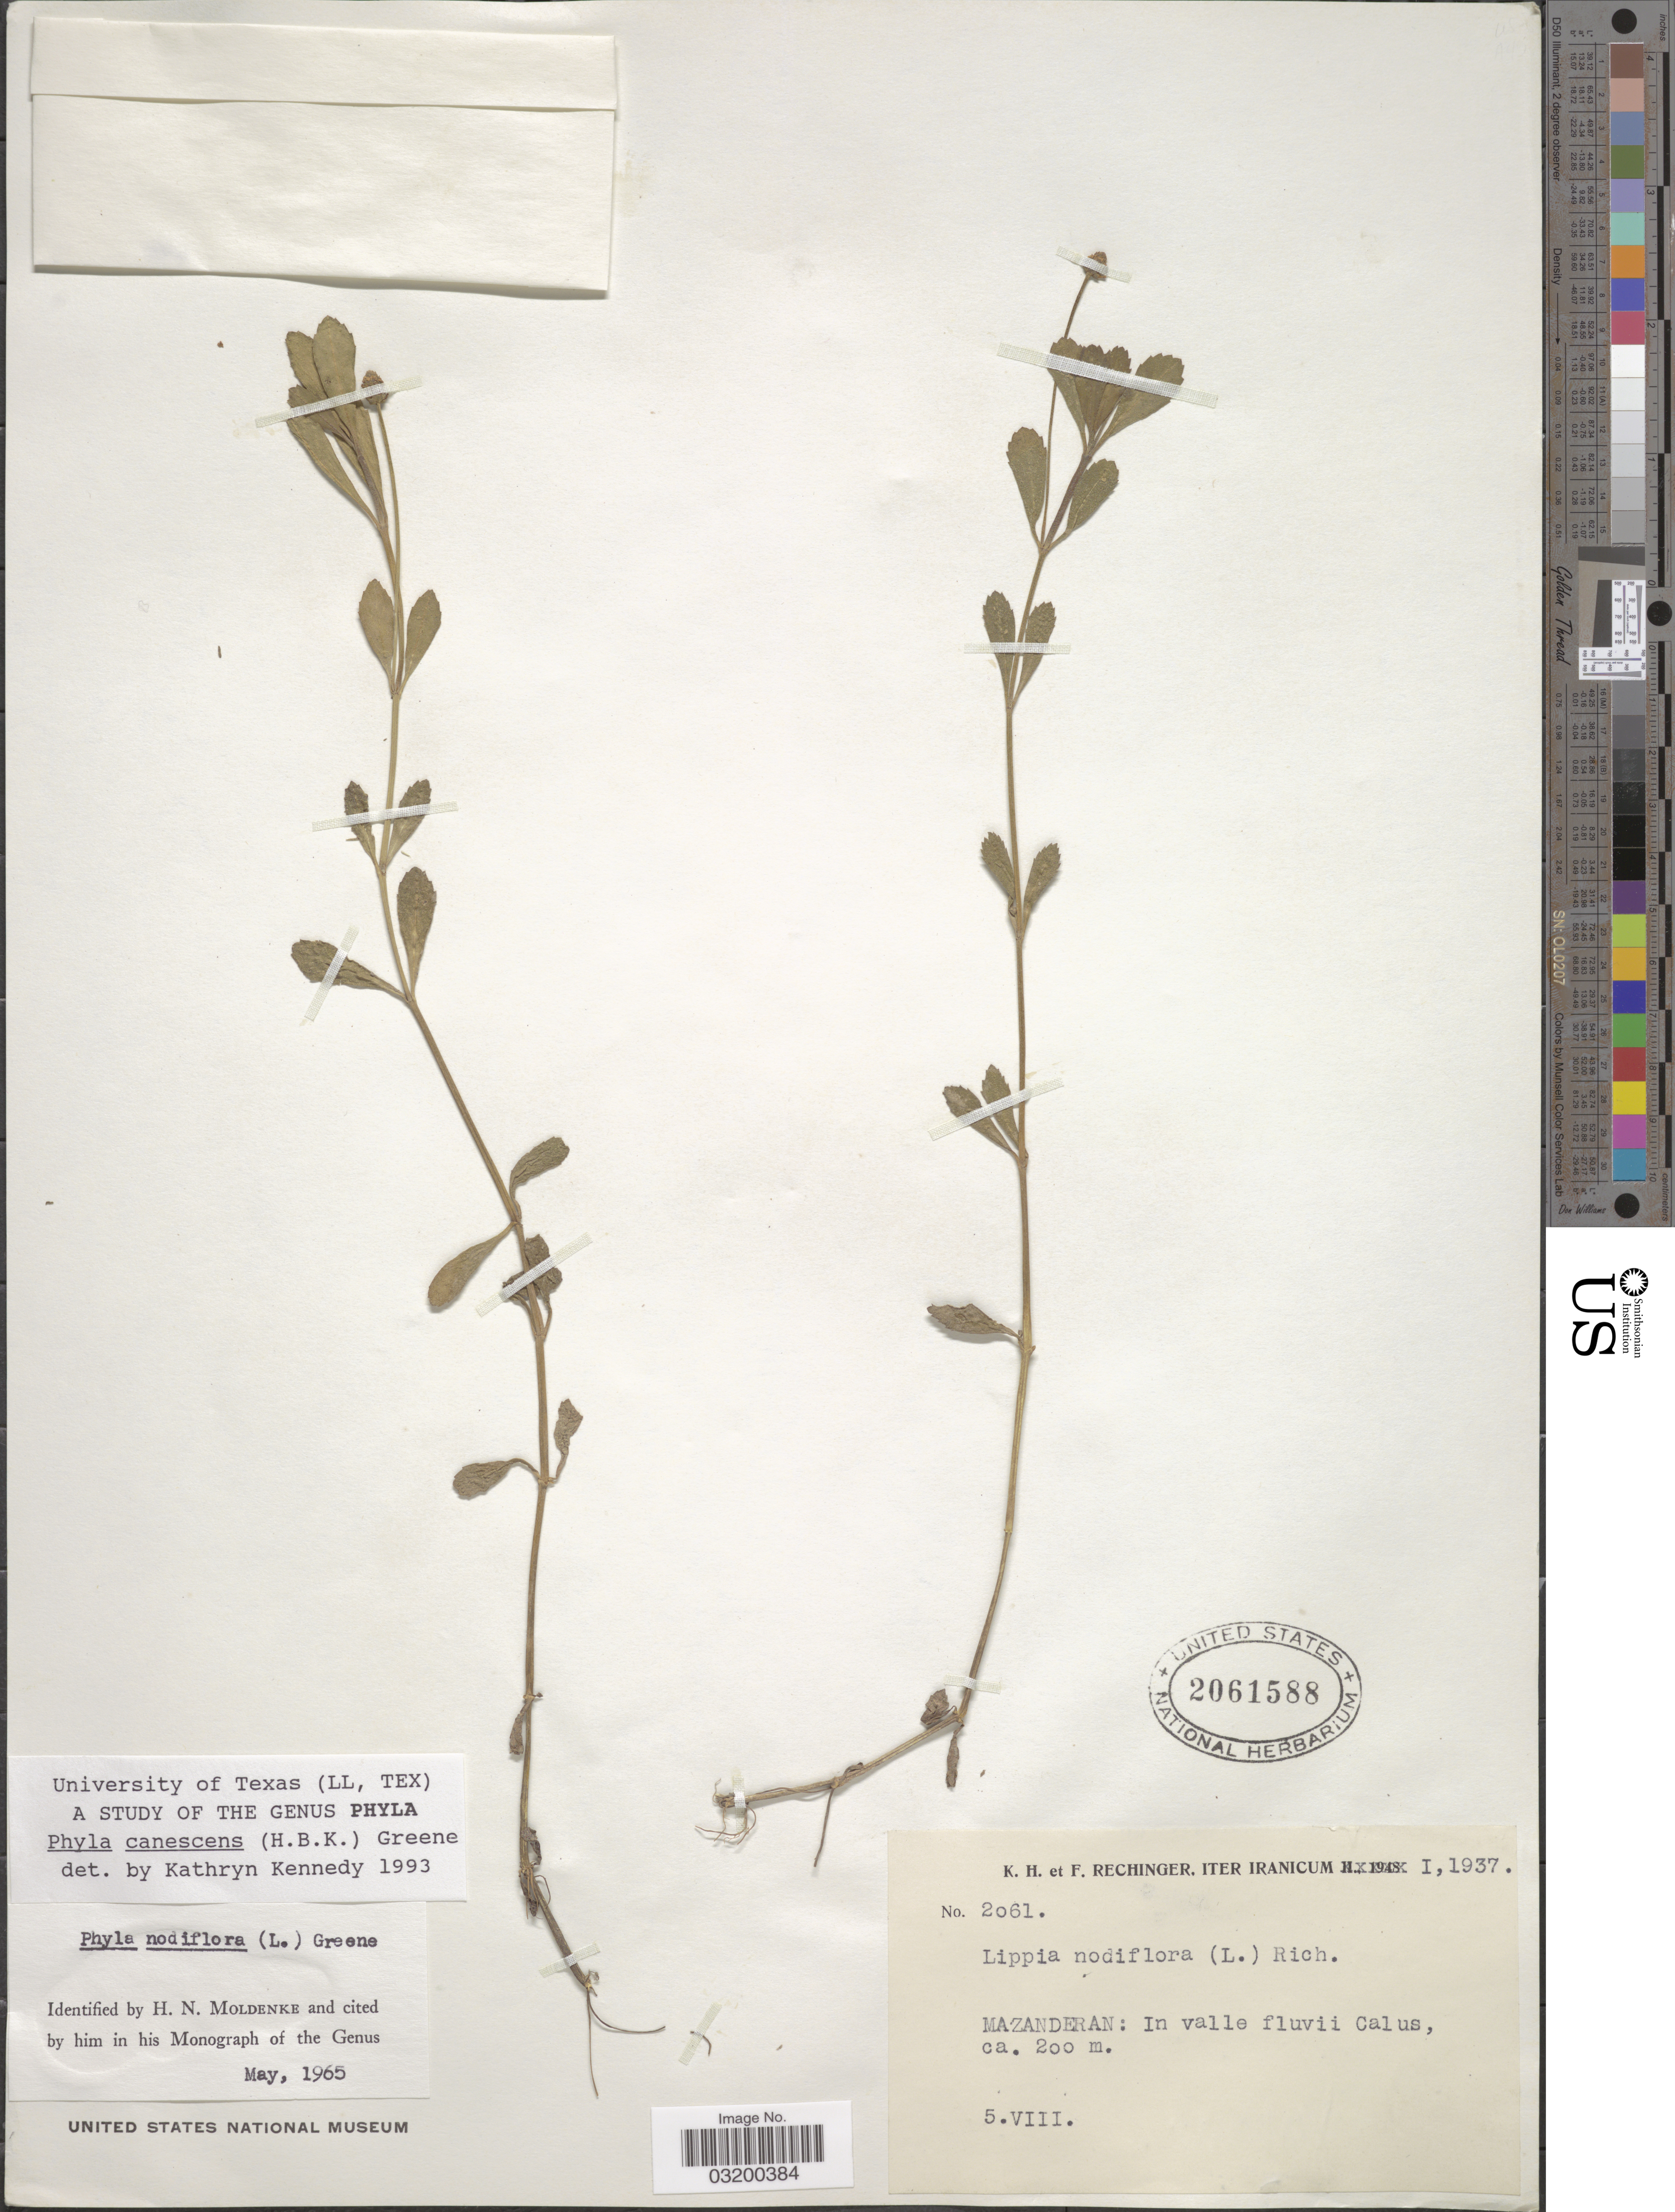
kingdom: Plantae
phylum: Tracheophyta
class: Magnoliopsida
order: Lamiales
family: Verbenaceae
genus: Phyla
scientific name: Phyla canescens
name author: (Kunth) S.W. Greene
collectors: K. H. Rechinger & F. Rechinger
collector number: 2061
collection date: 1937-08-05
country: Iran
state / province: Mazandaran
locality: Mazanderan: In valle fluvii calus.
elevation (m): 200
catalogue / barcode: US 2061588